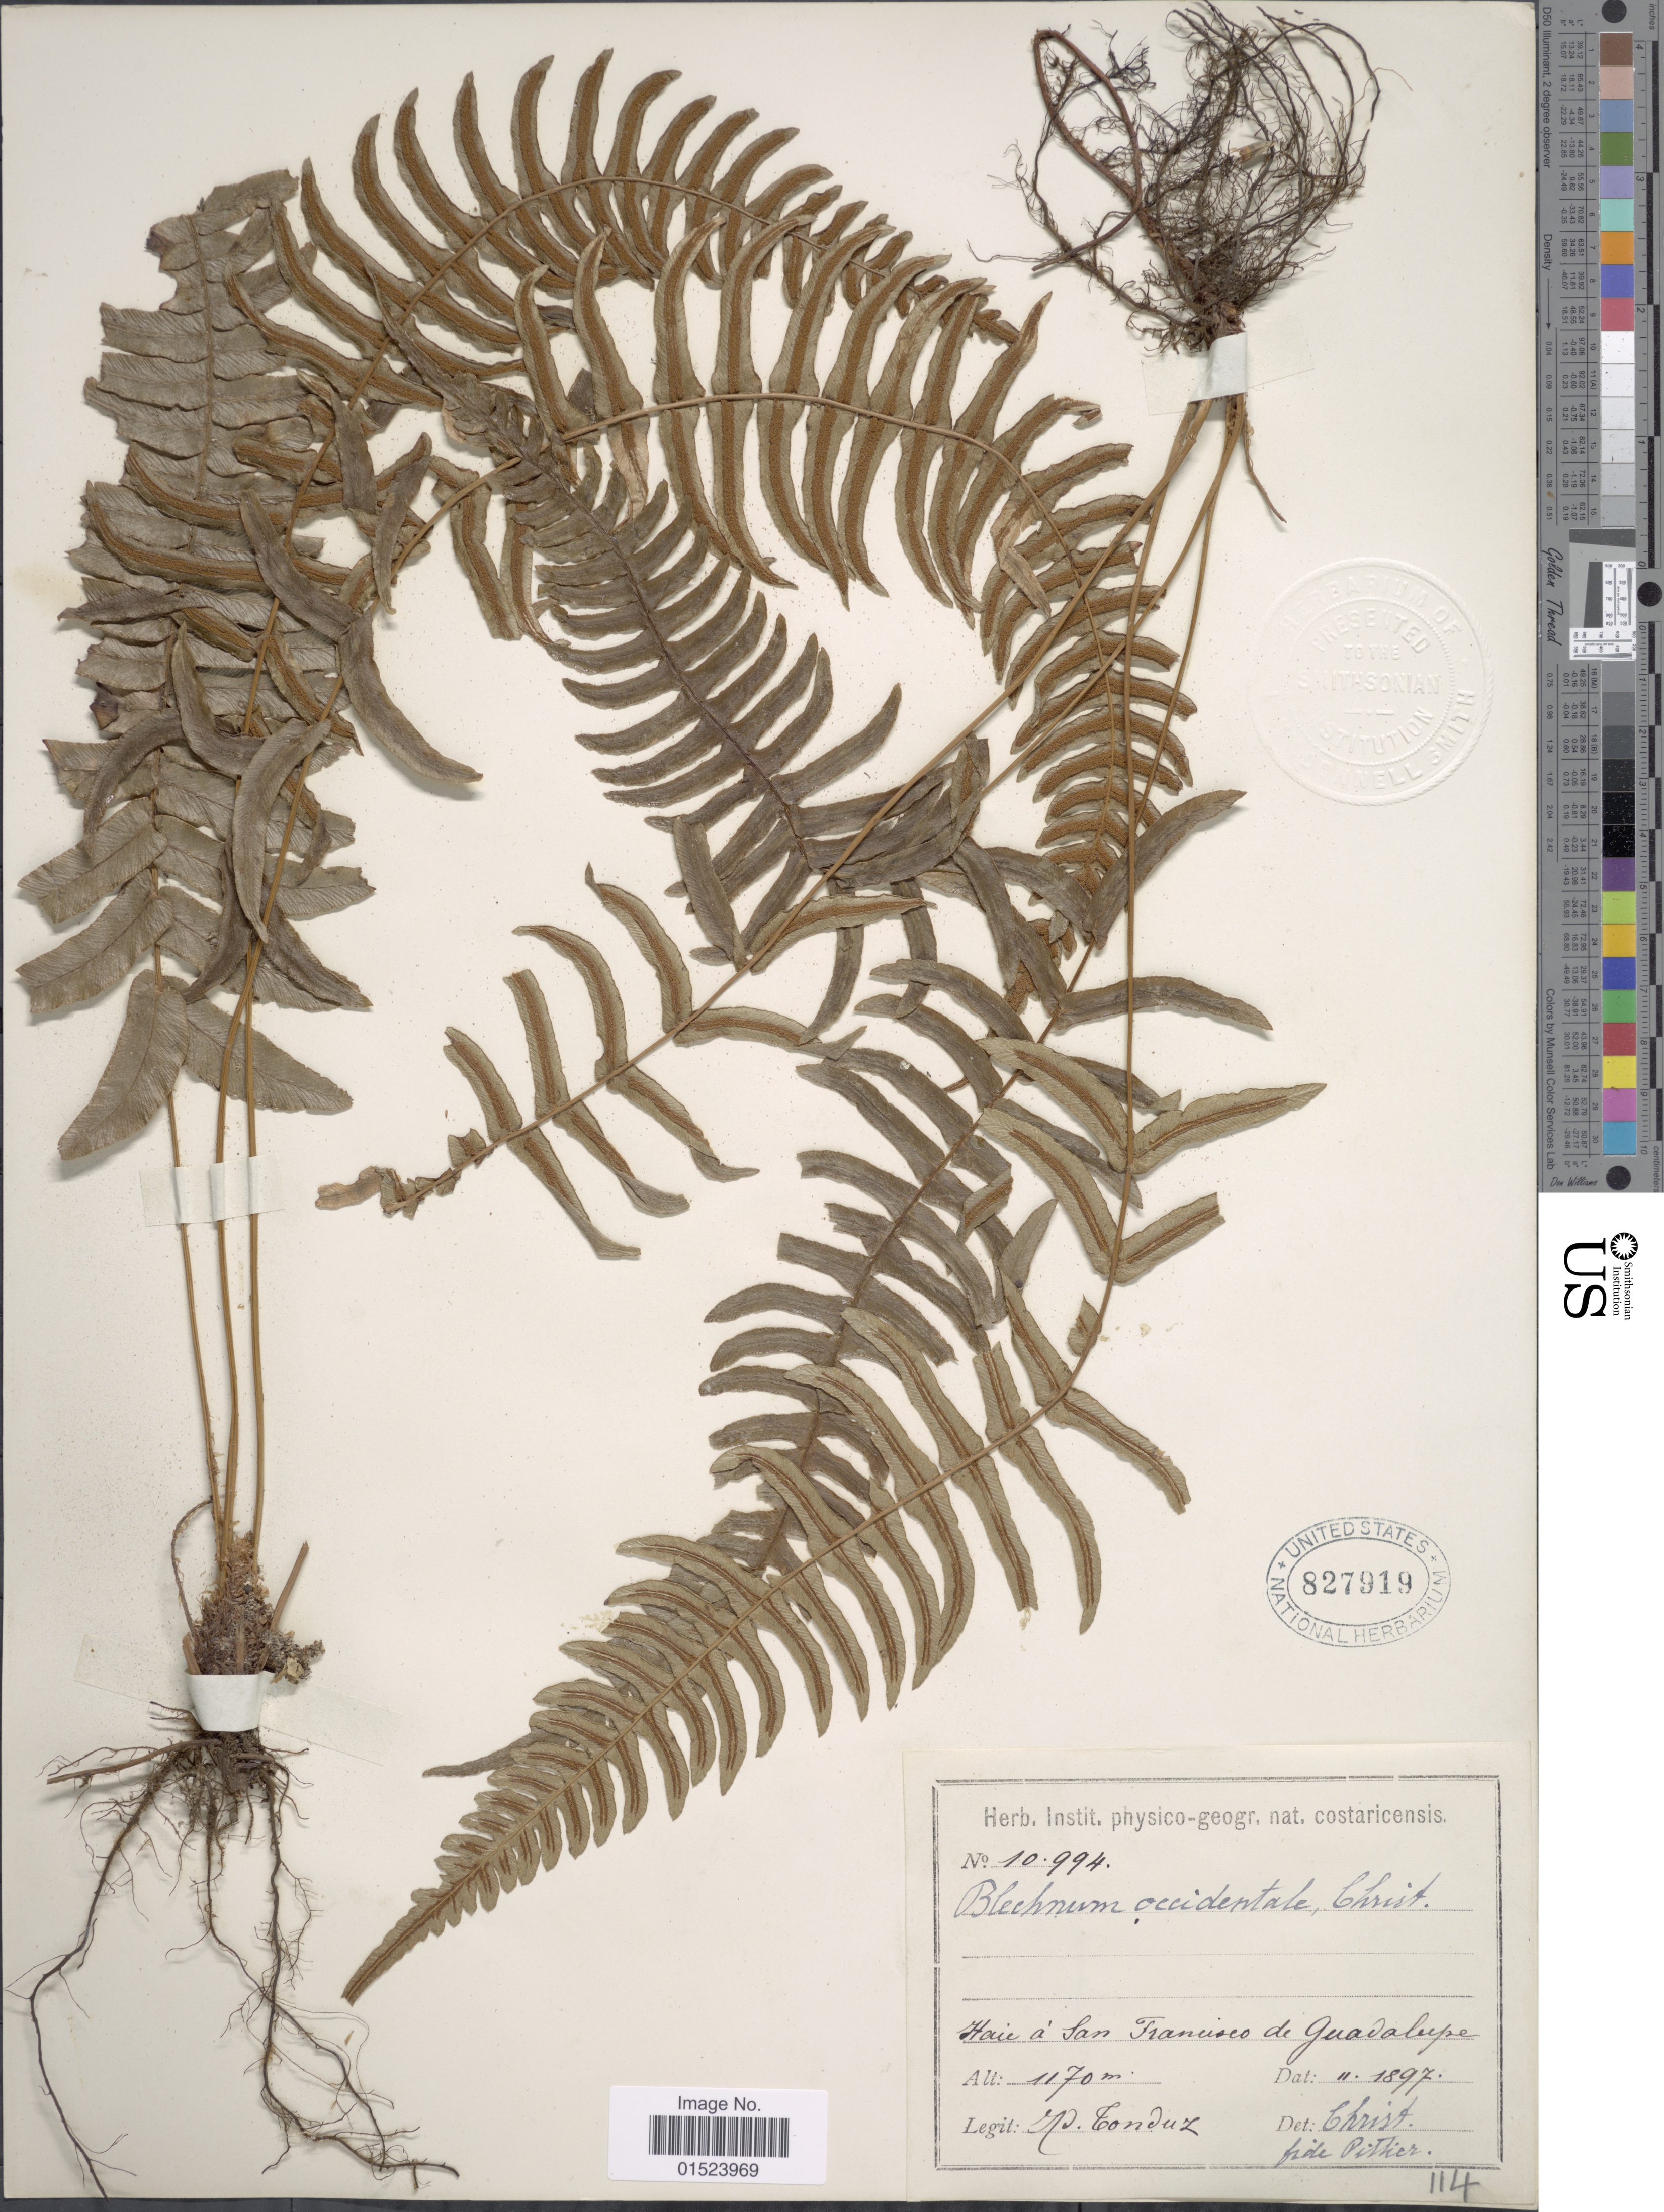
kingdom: Plantae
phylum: Tracheophyta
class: Polypodiopsida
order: Polypodiales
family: Blechnaceae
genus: Blechnum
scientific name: Blechnum glandulosum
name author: Link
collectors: A. Tonduz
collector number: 10994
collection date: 1897-11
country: Costa Rica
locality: Haie á San Francisco de Guadalupe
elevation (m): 1170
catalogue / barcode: US 827919